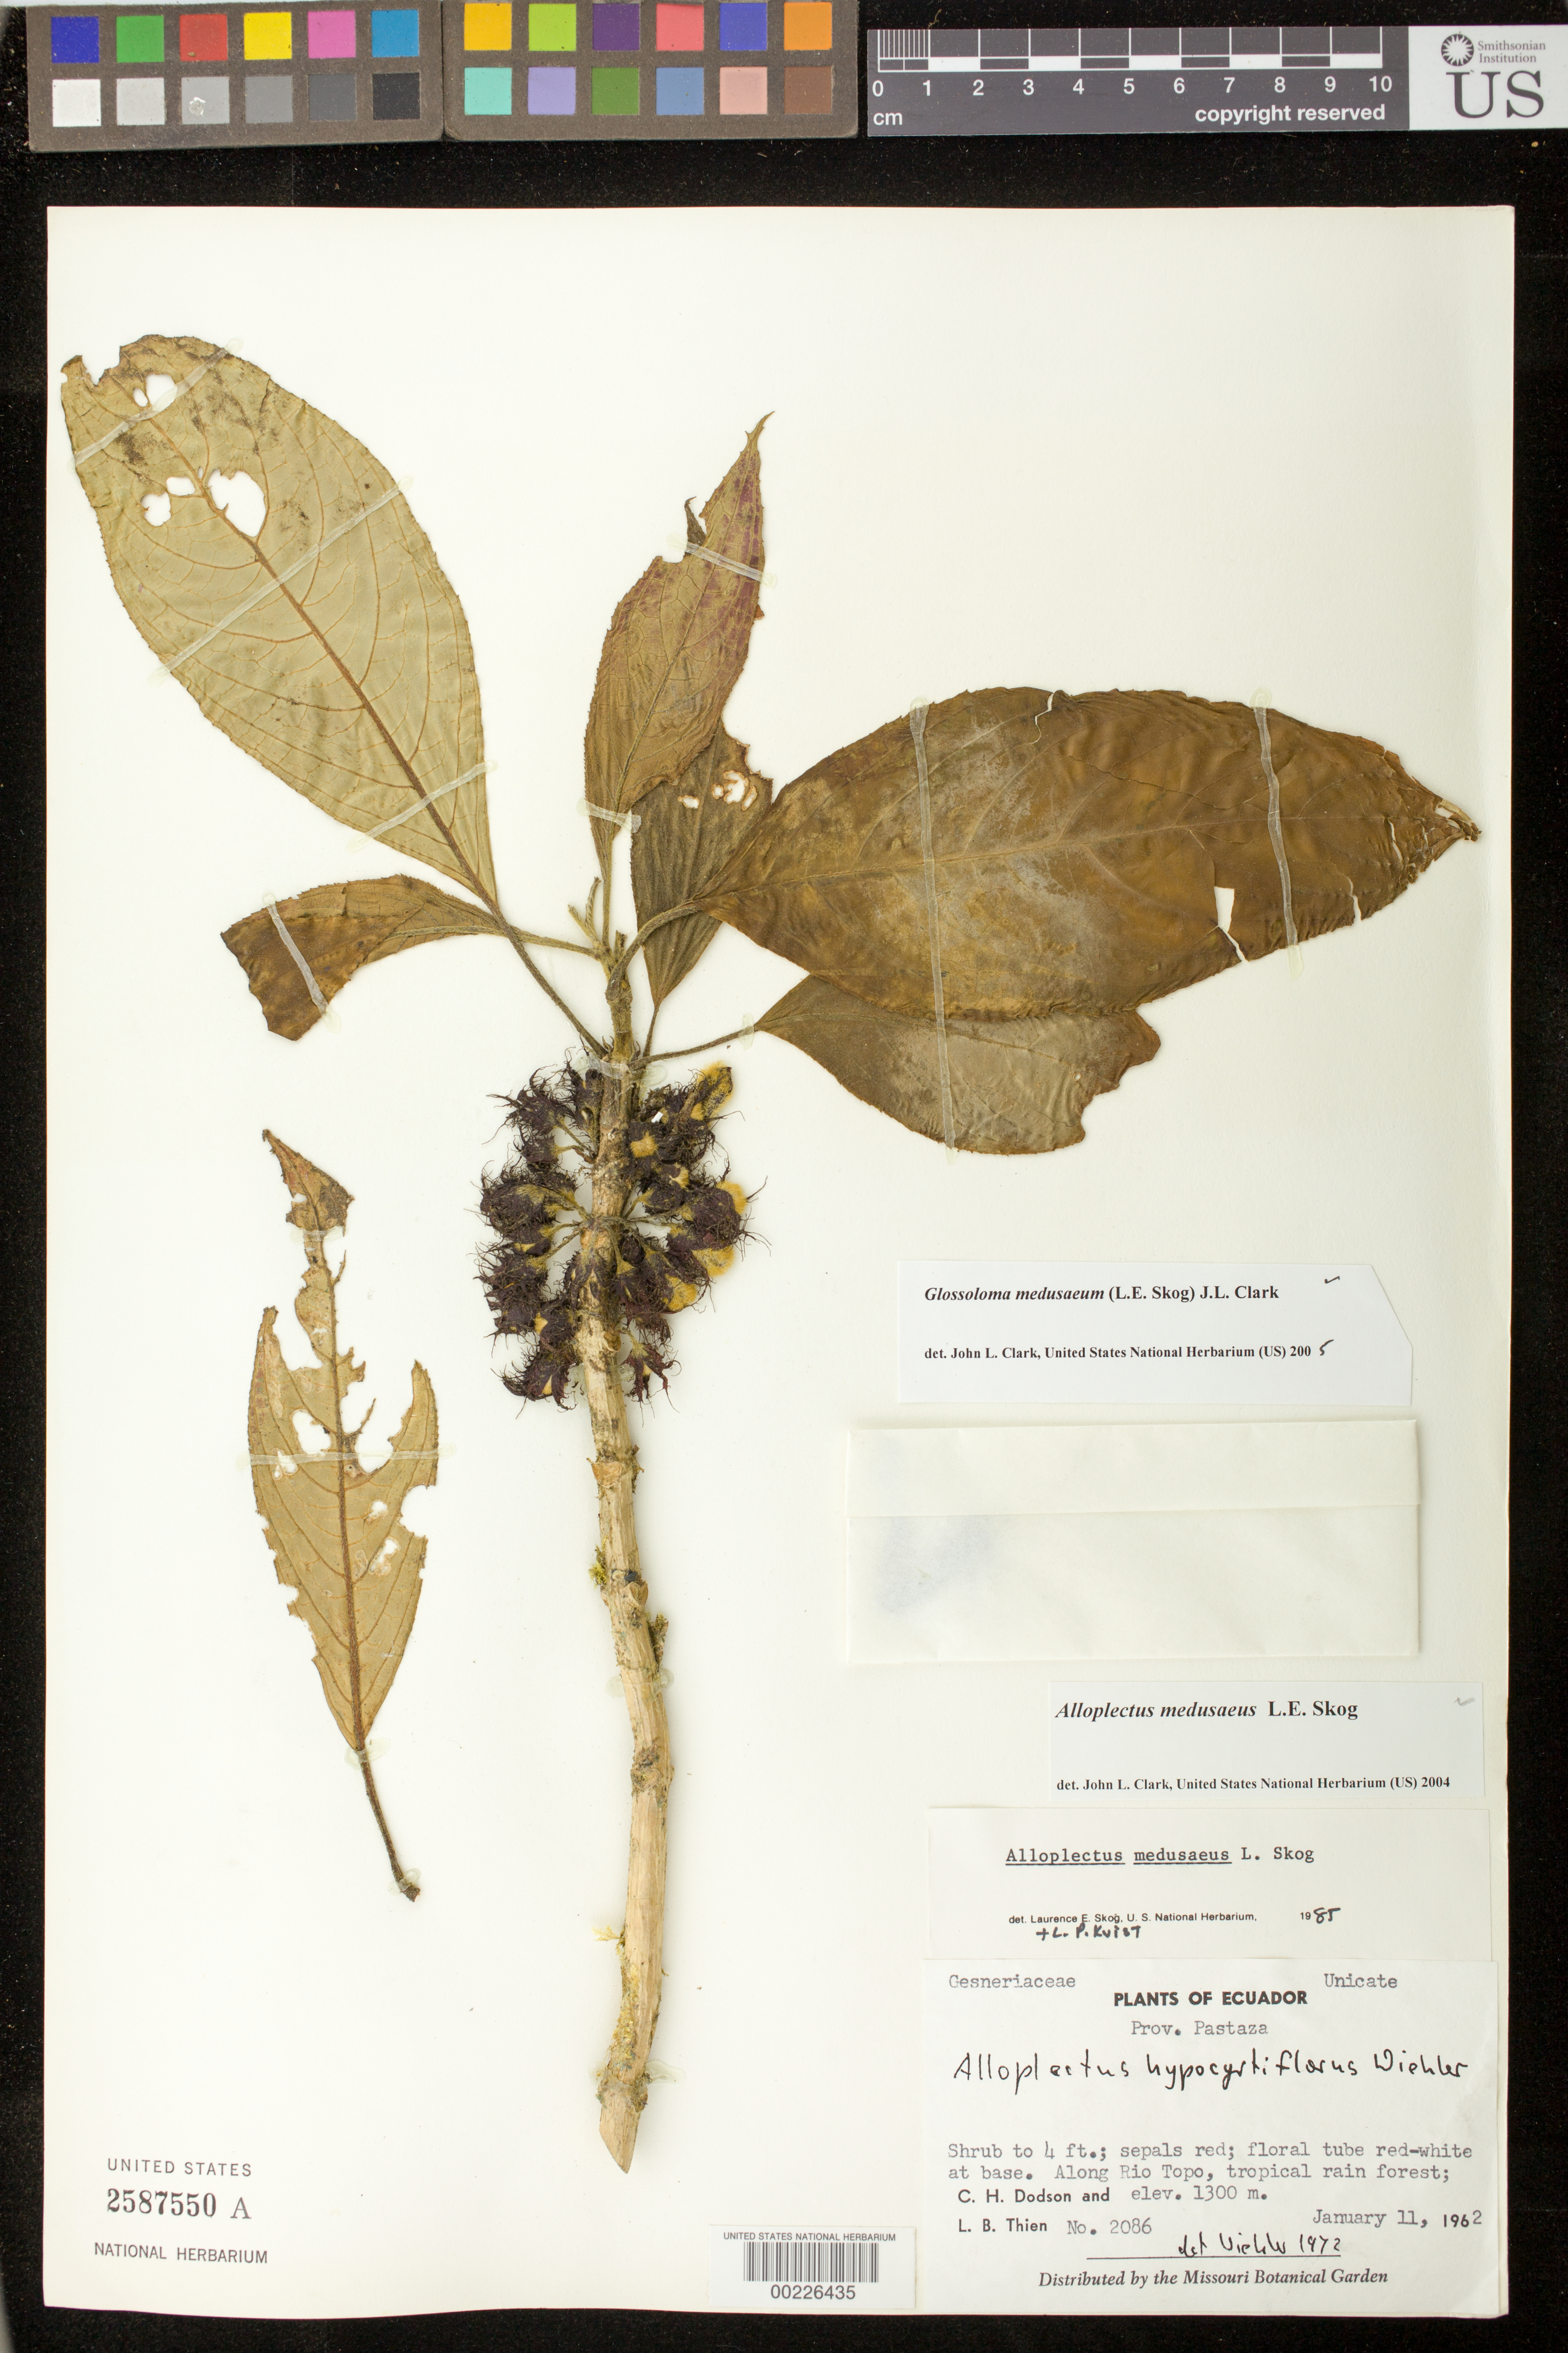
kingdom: Plantae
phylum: Tracheophyta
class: Magnoliopsida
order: Lamiales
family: Gesneriaceae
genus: Glossoloma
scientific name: Glossoloma medusaeum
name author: (L.E. Skog) J.L. Clark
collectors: C. H. Dodson & L. Thien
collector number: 2086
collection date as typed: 11 Jan 1962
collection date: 1962-01-11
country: Ecuador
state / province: Pastaza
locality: Along Rio Topo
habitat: Tropical rain forest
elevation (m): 1300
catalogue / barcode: US 2587550A